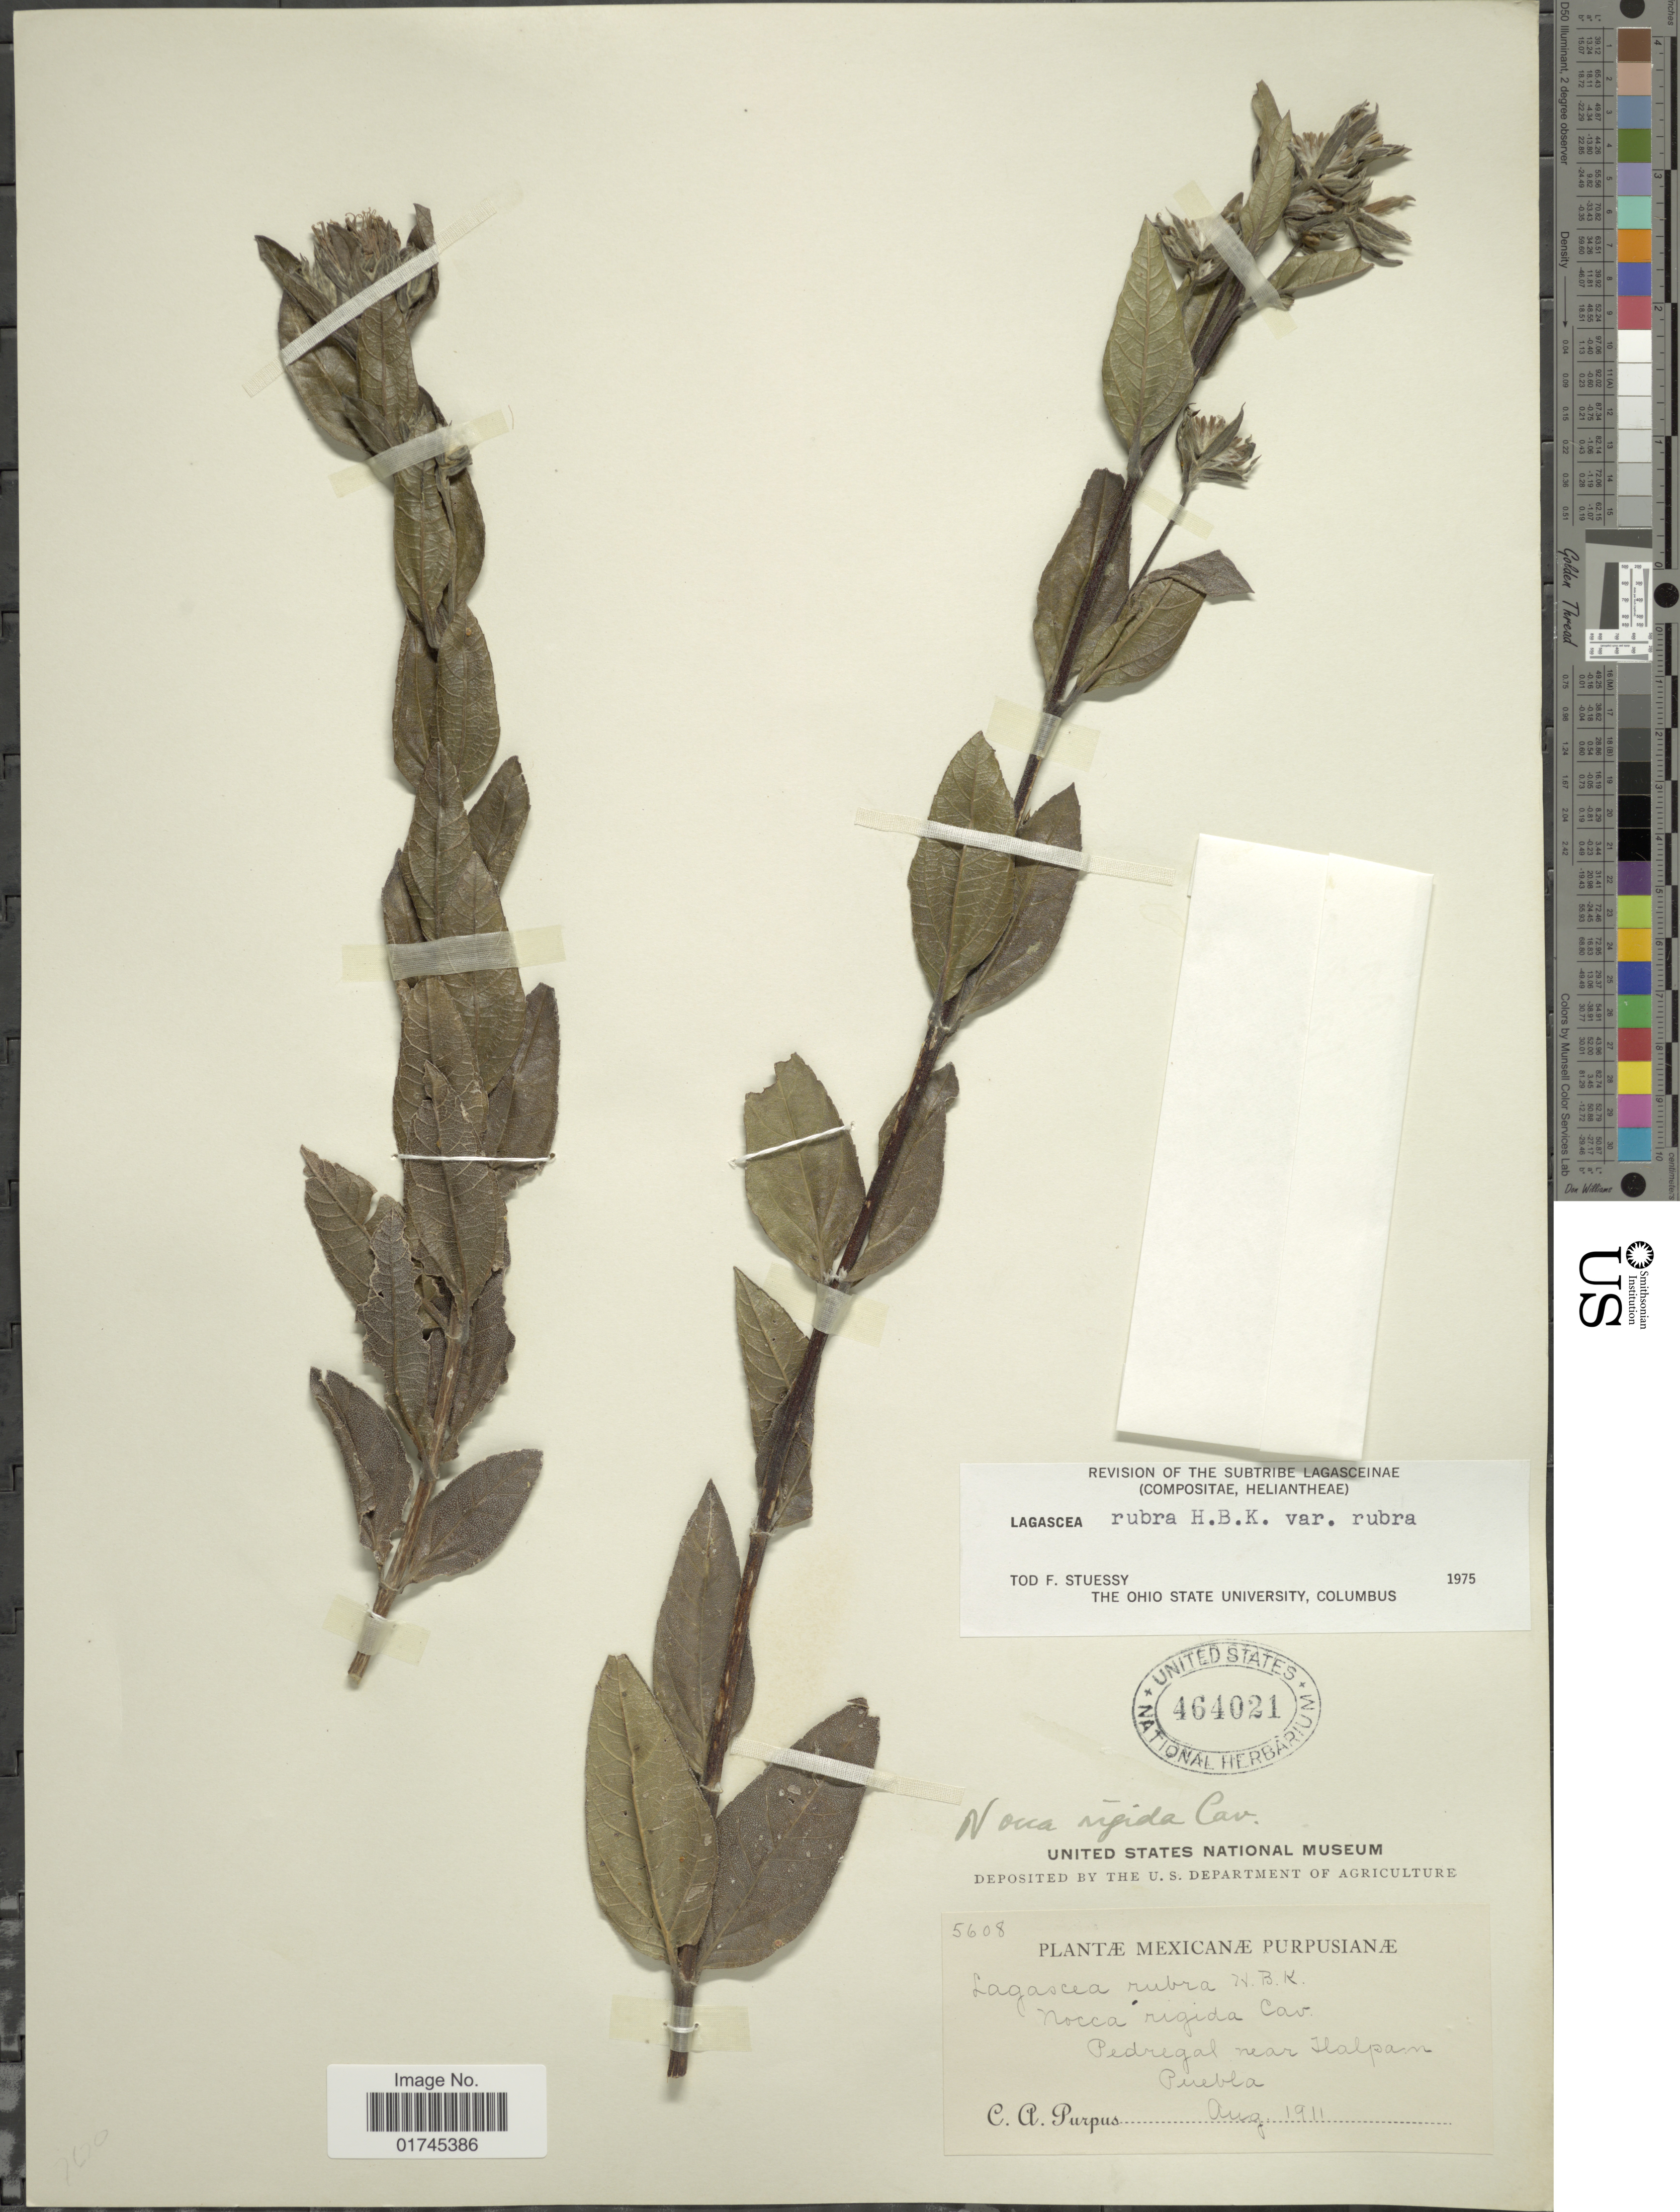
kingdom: Plantae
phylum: Tracheophyta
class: Magnoliopsida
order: Asterales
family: Asteraceae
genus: Lagascea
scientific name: Lagascea rigida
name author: Cav.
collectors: C. A. Purpus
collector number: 5608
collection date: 1911-08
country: Mexico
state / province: Puebla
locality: Pedregal near Tlalpan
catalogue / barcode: US 464021